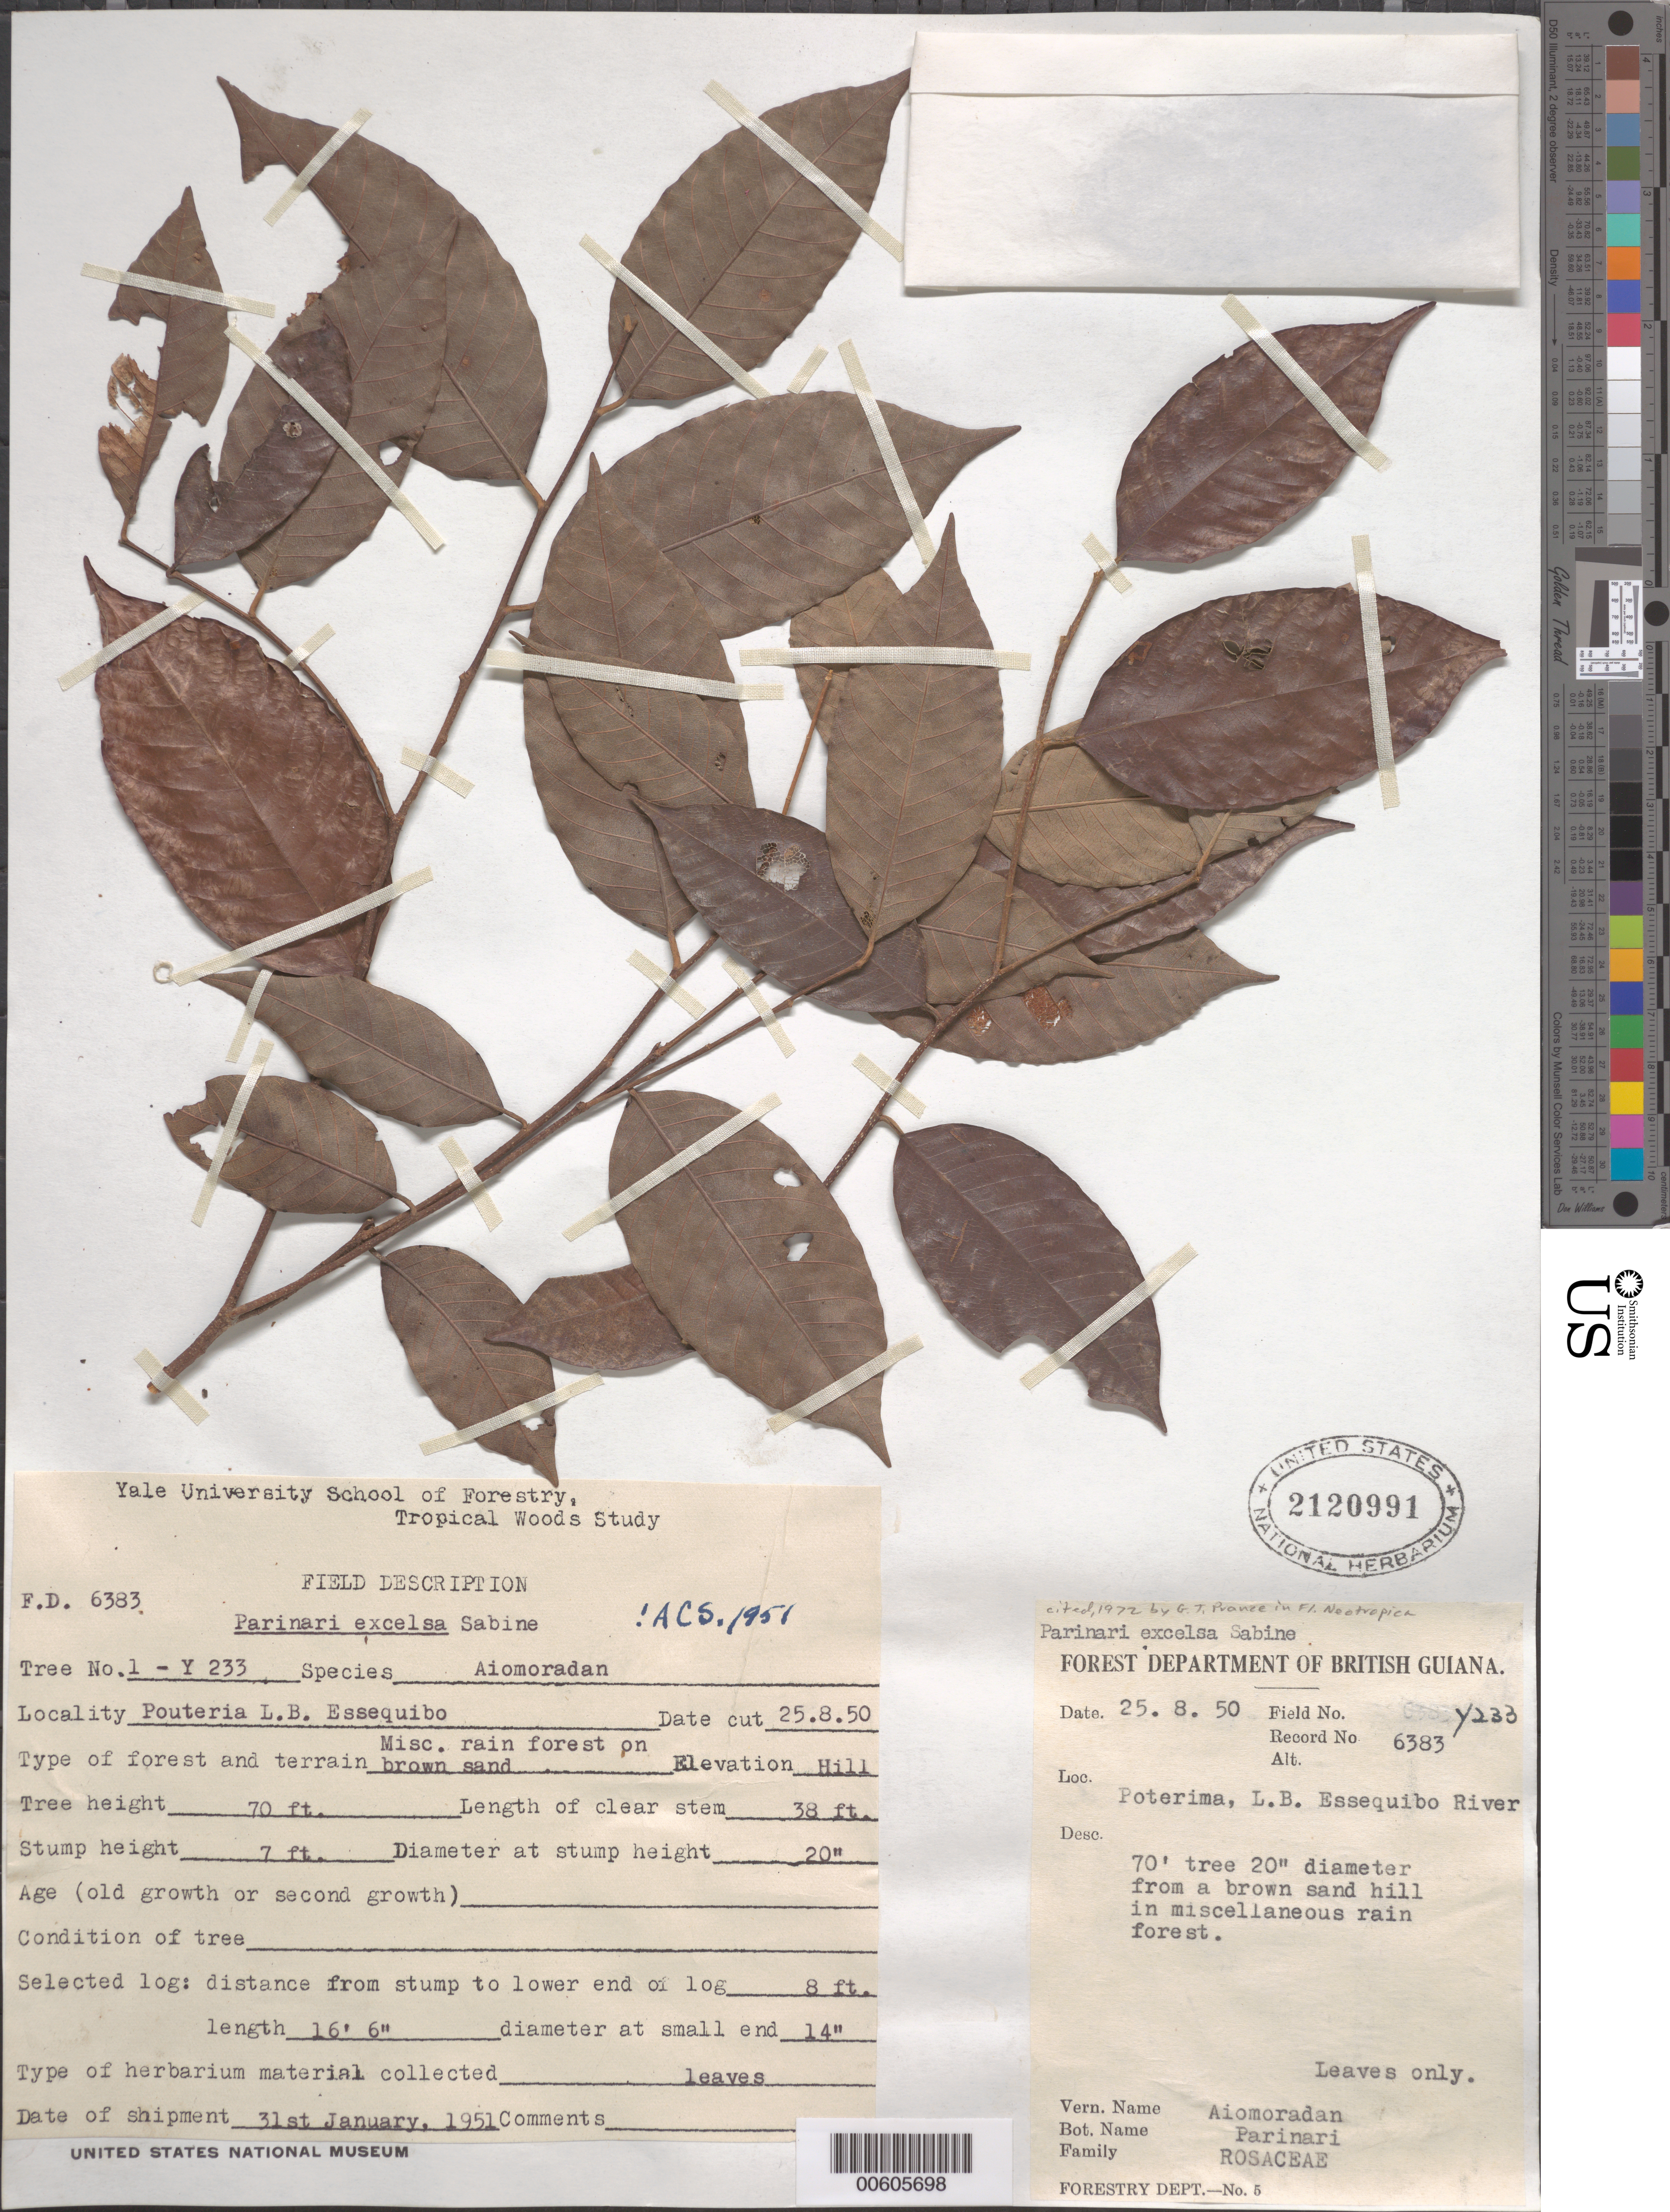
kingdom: Plantae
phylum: Tracheophyta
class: Magnoliopsida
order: Malpighiales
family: Chrysobalanaceae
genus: Parinari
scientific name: Parinari excelsa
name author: Sabine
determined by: Prance, G. T.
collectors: Forest Dept. B. G. & British Guiana Forestry Dept.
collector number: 6383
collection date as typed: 25-Aug-50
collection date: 1950-08-25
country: Guyana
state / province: U. Demerara-Berbice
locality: Poterima, Essequibo R.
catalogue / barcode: US 2120991